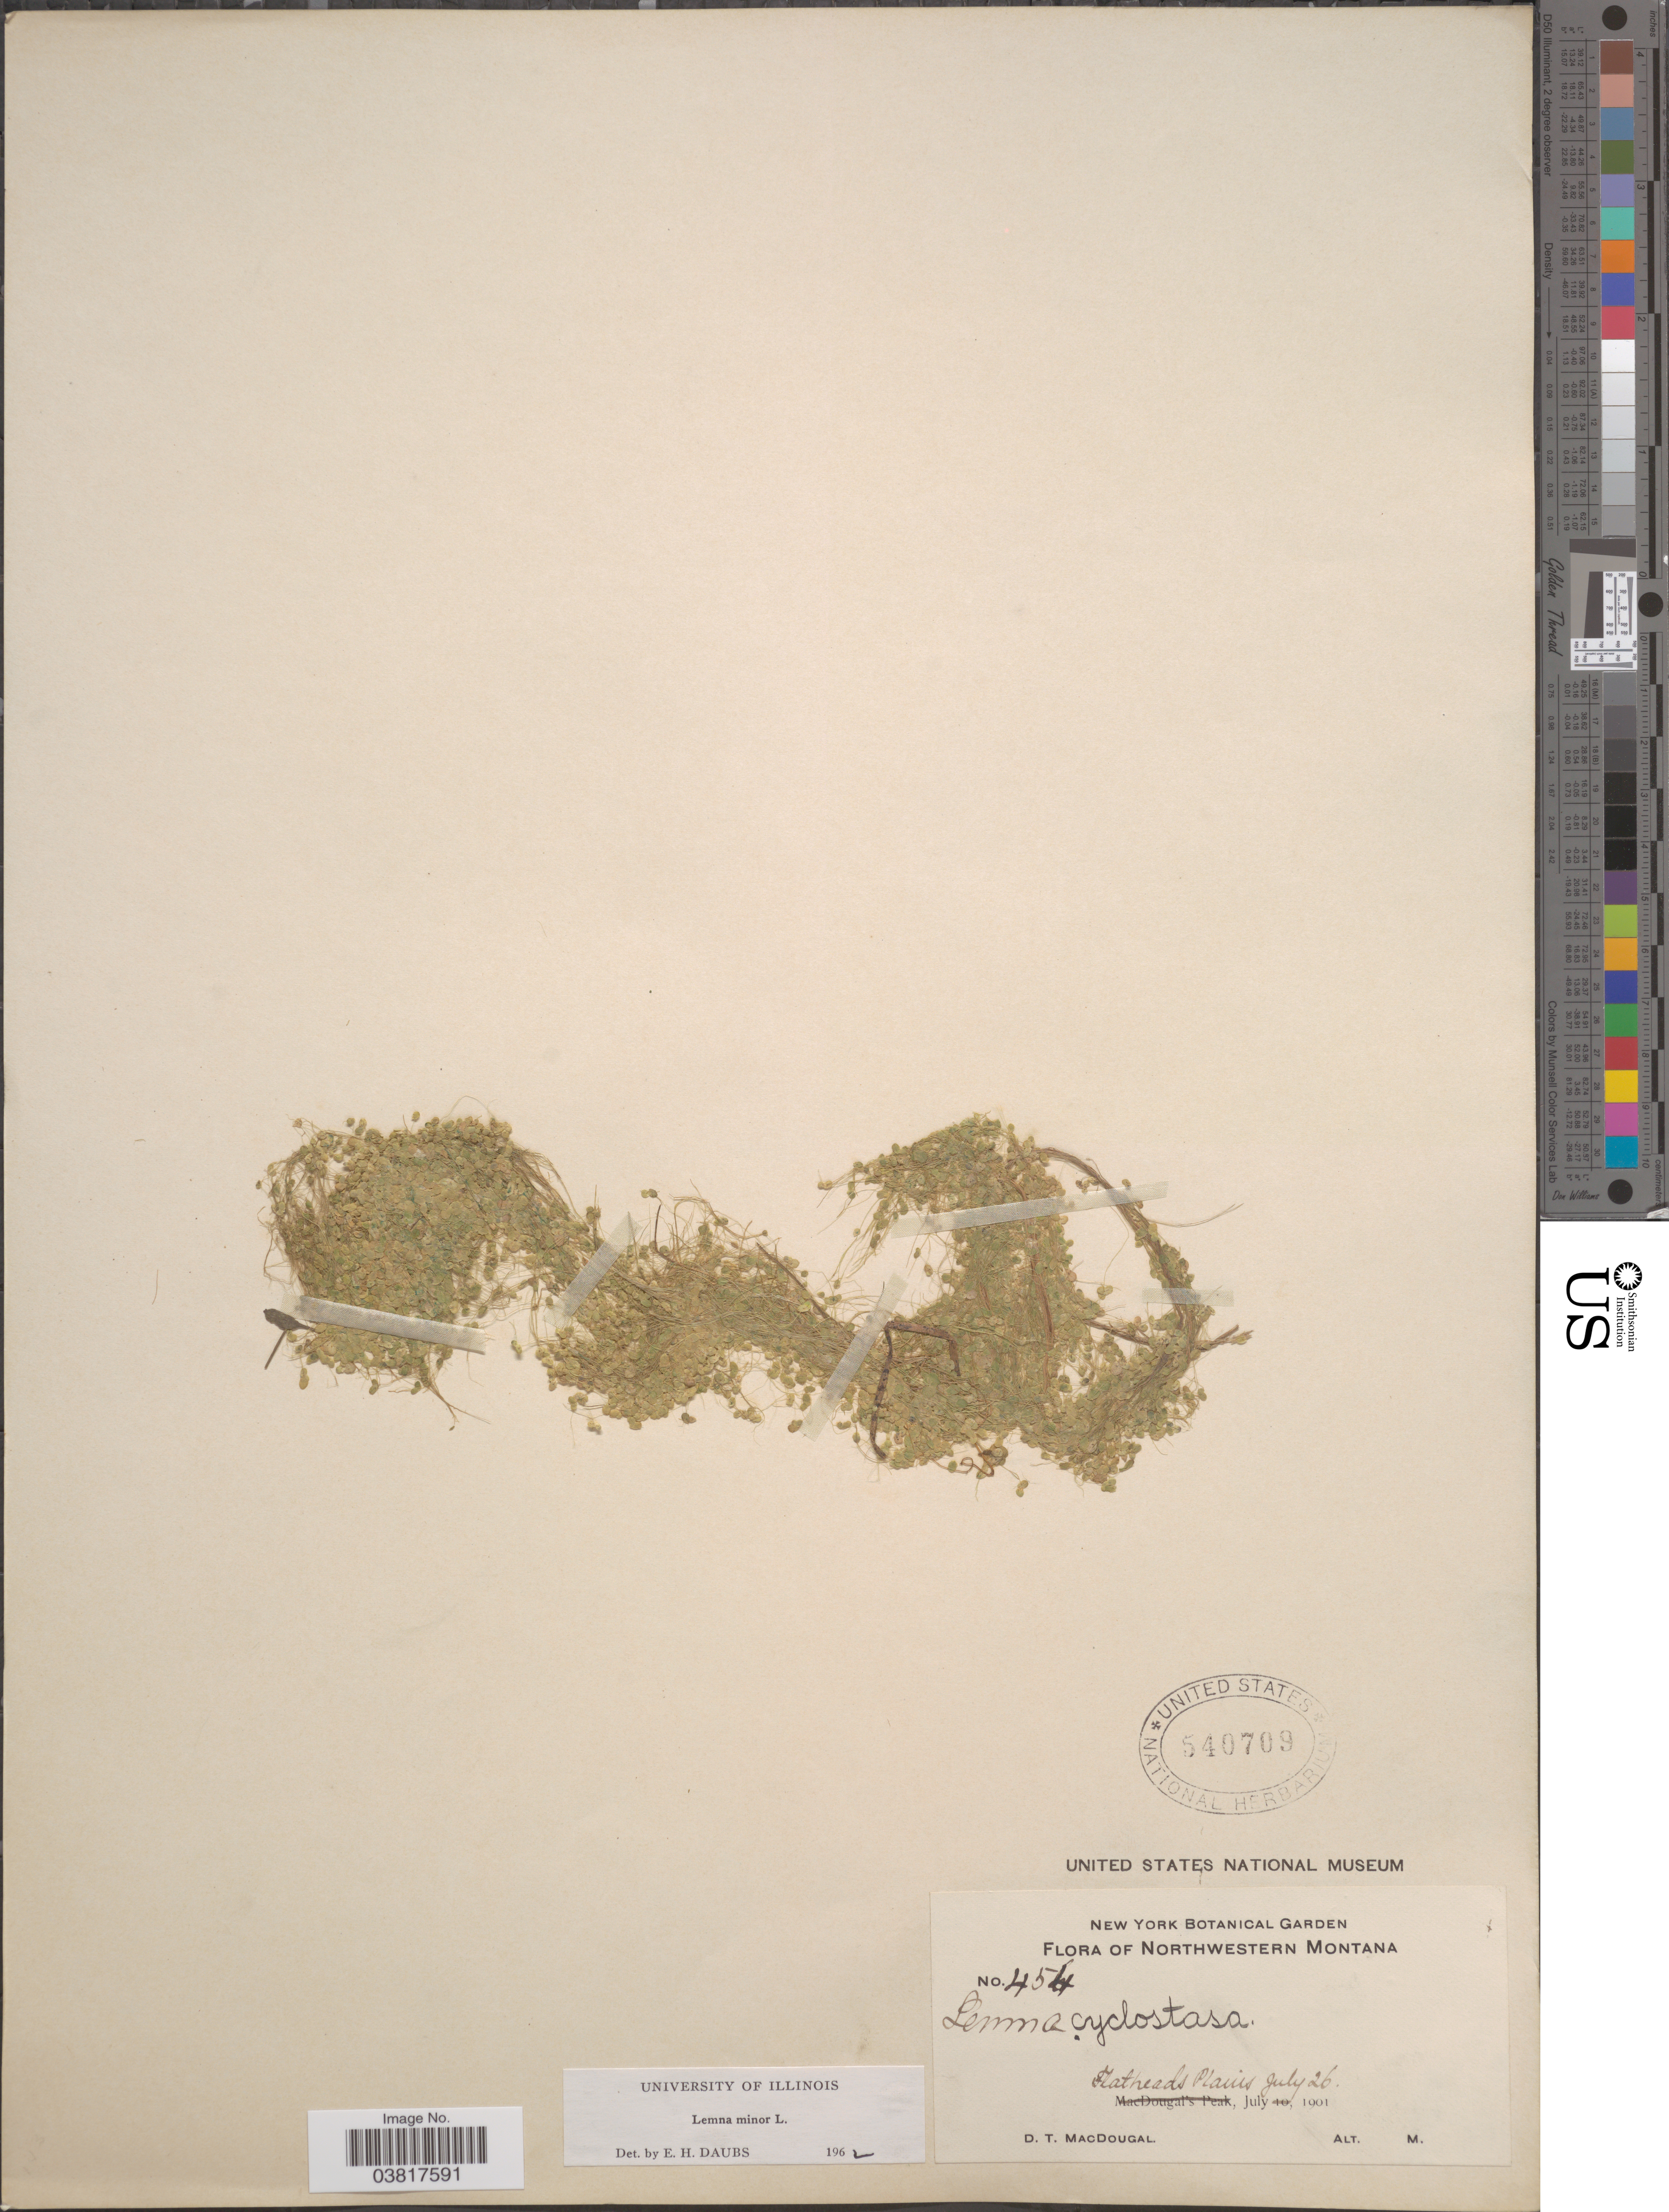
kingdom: Plantae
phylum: Tracheophyta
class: Liliopsida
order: Alismatales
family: Araceae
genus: Lemna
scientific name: Lemna minor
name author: L.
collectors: D. T. MacDougal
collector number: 454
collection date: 1901-07-26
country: United States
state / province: Montana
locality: Northwestern Montana. Flatheads Plains.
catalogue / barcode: US 540709